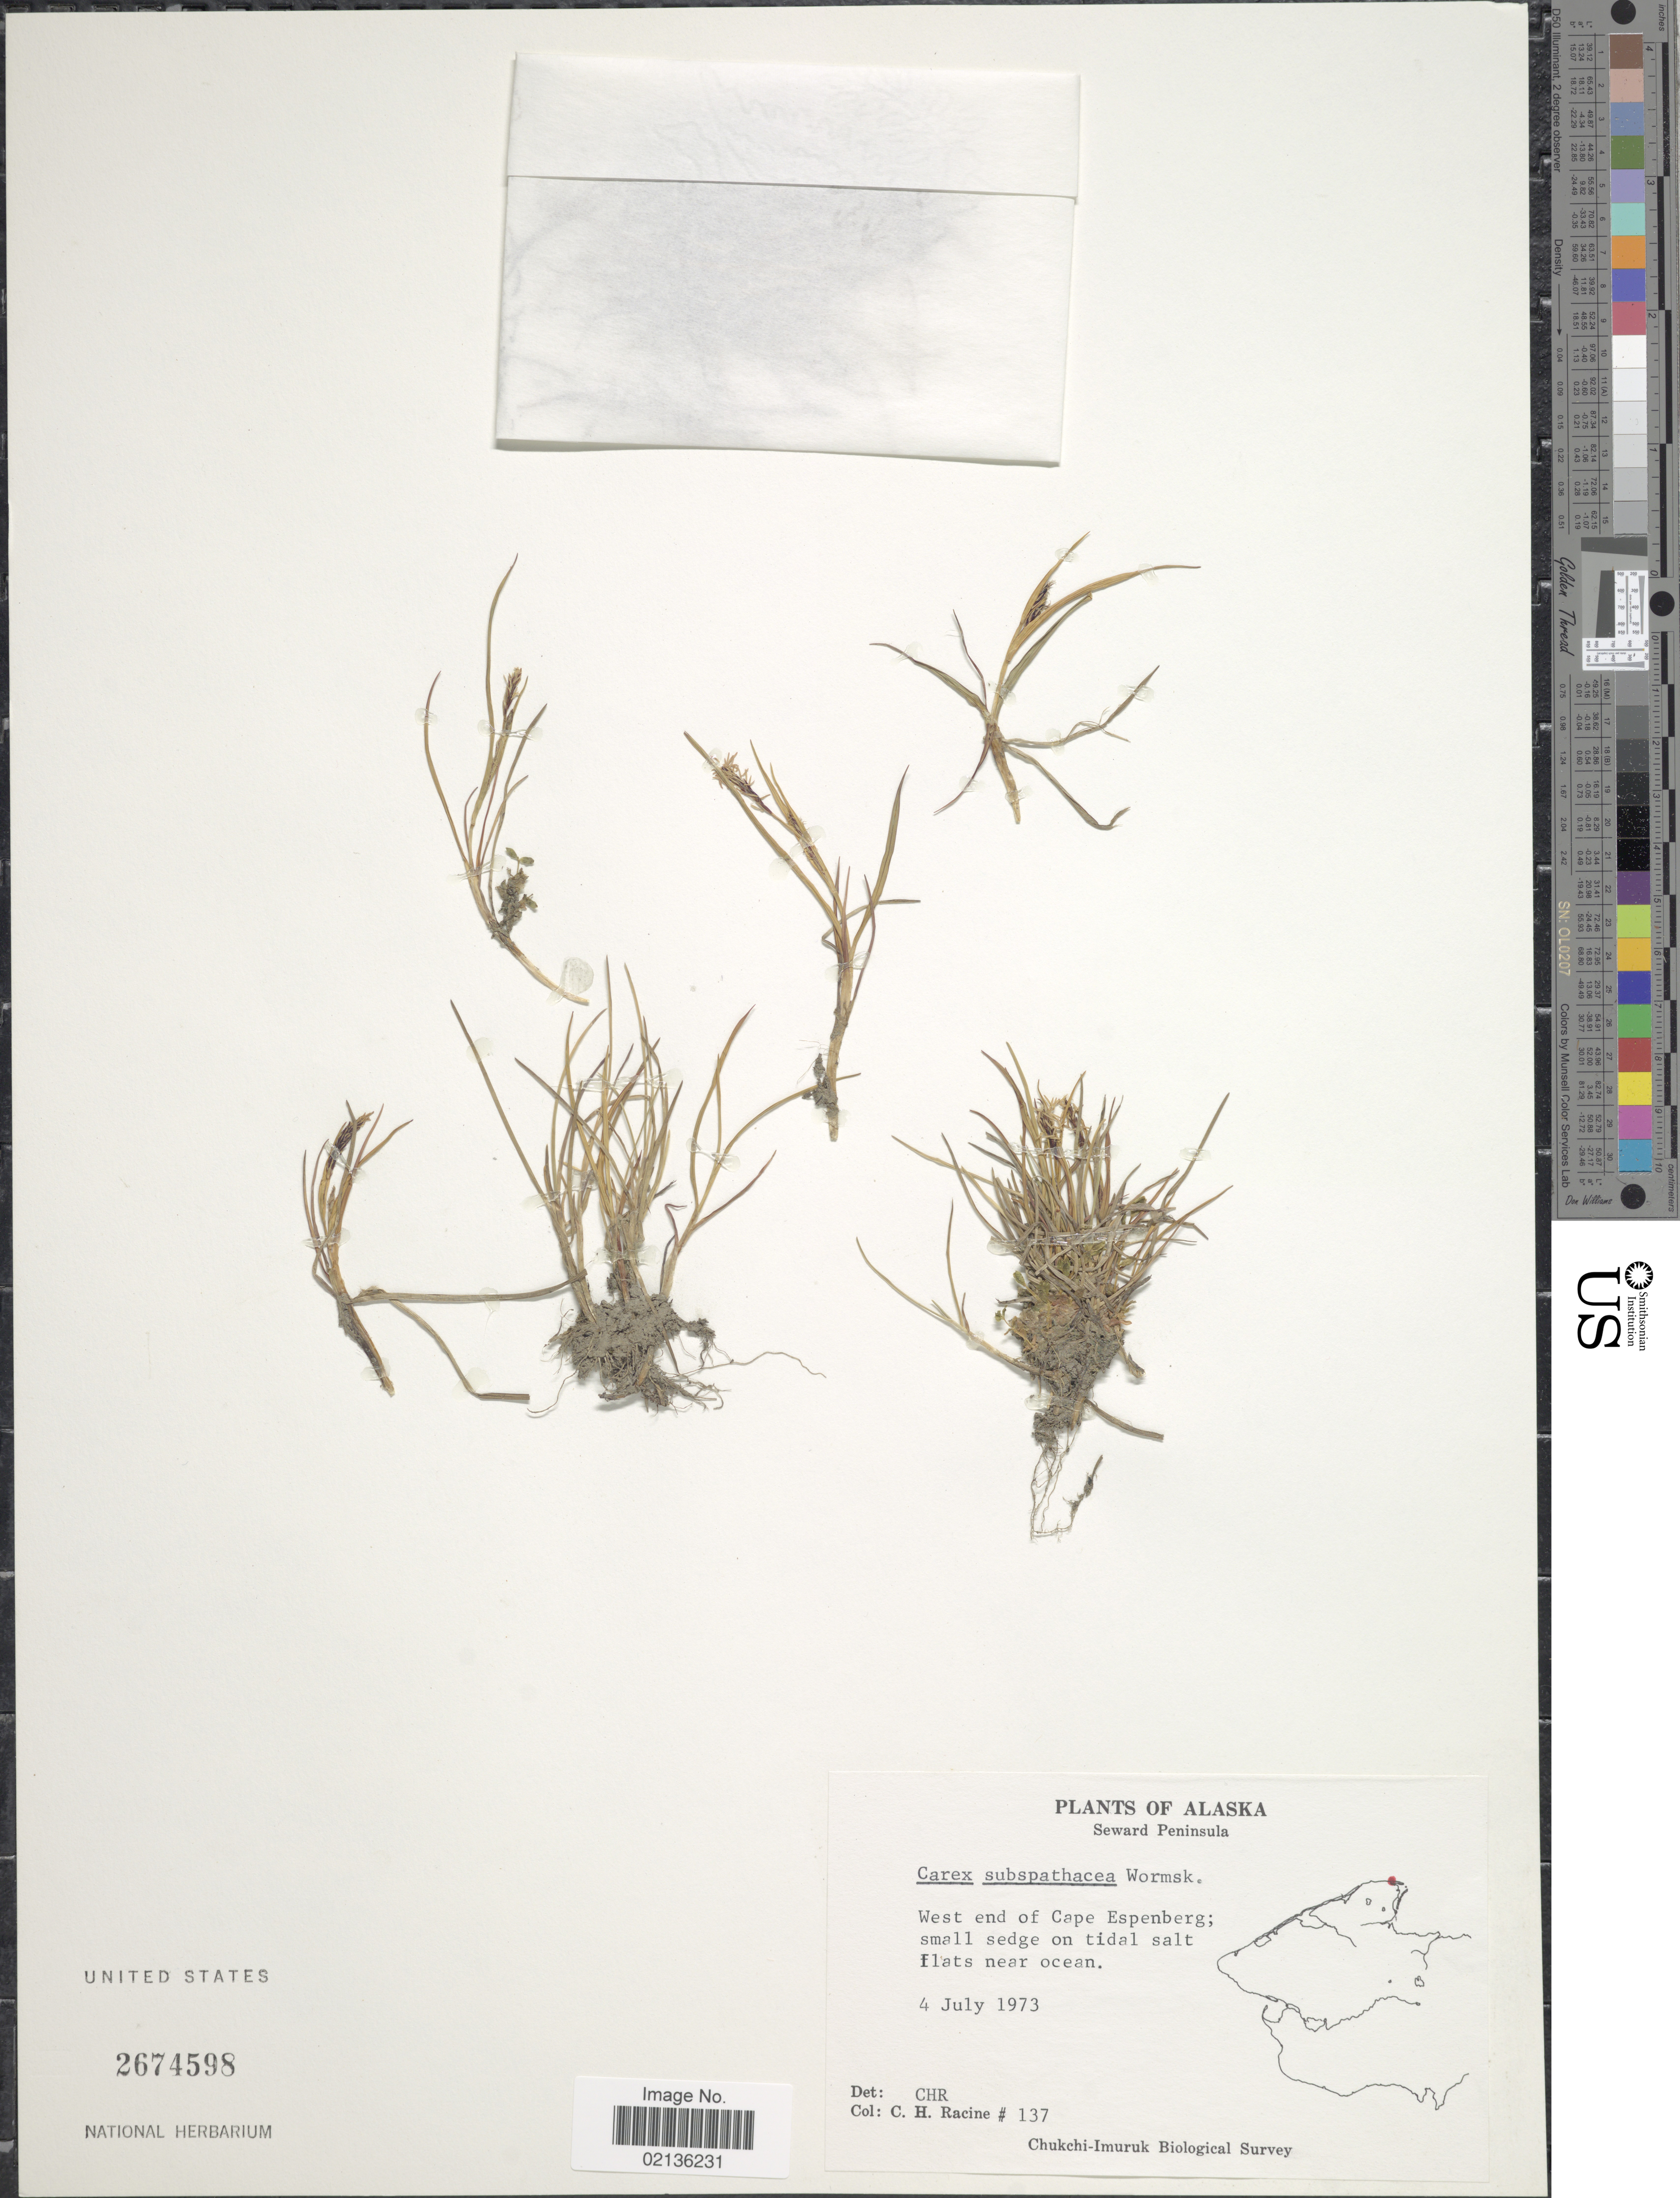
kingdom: Plantae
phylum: Tracheophyta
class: Liliopsida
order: Poales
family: Cyperaceae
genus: Carex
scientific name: Carex subspathacea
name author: Wormsk. ex Hornem.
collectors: C. Racine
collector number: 137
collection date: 1973-07-04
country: United States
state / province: Alaska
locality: Seward Peninsula, West end of Cape Espenberg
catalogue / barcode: US 2674598